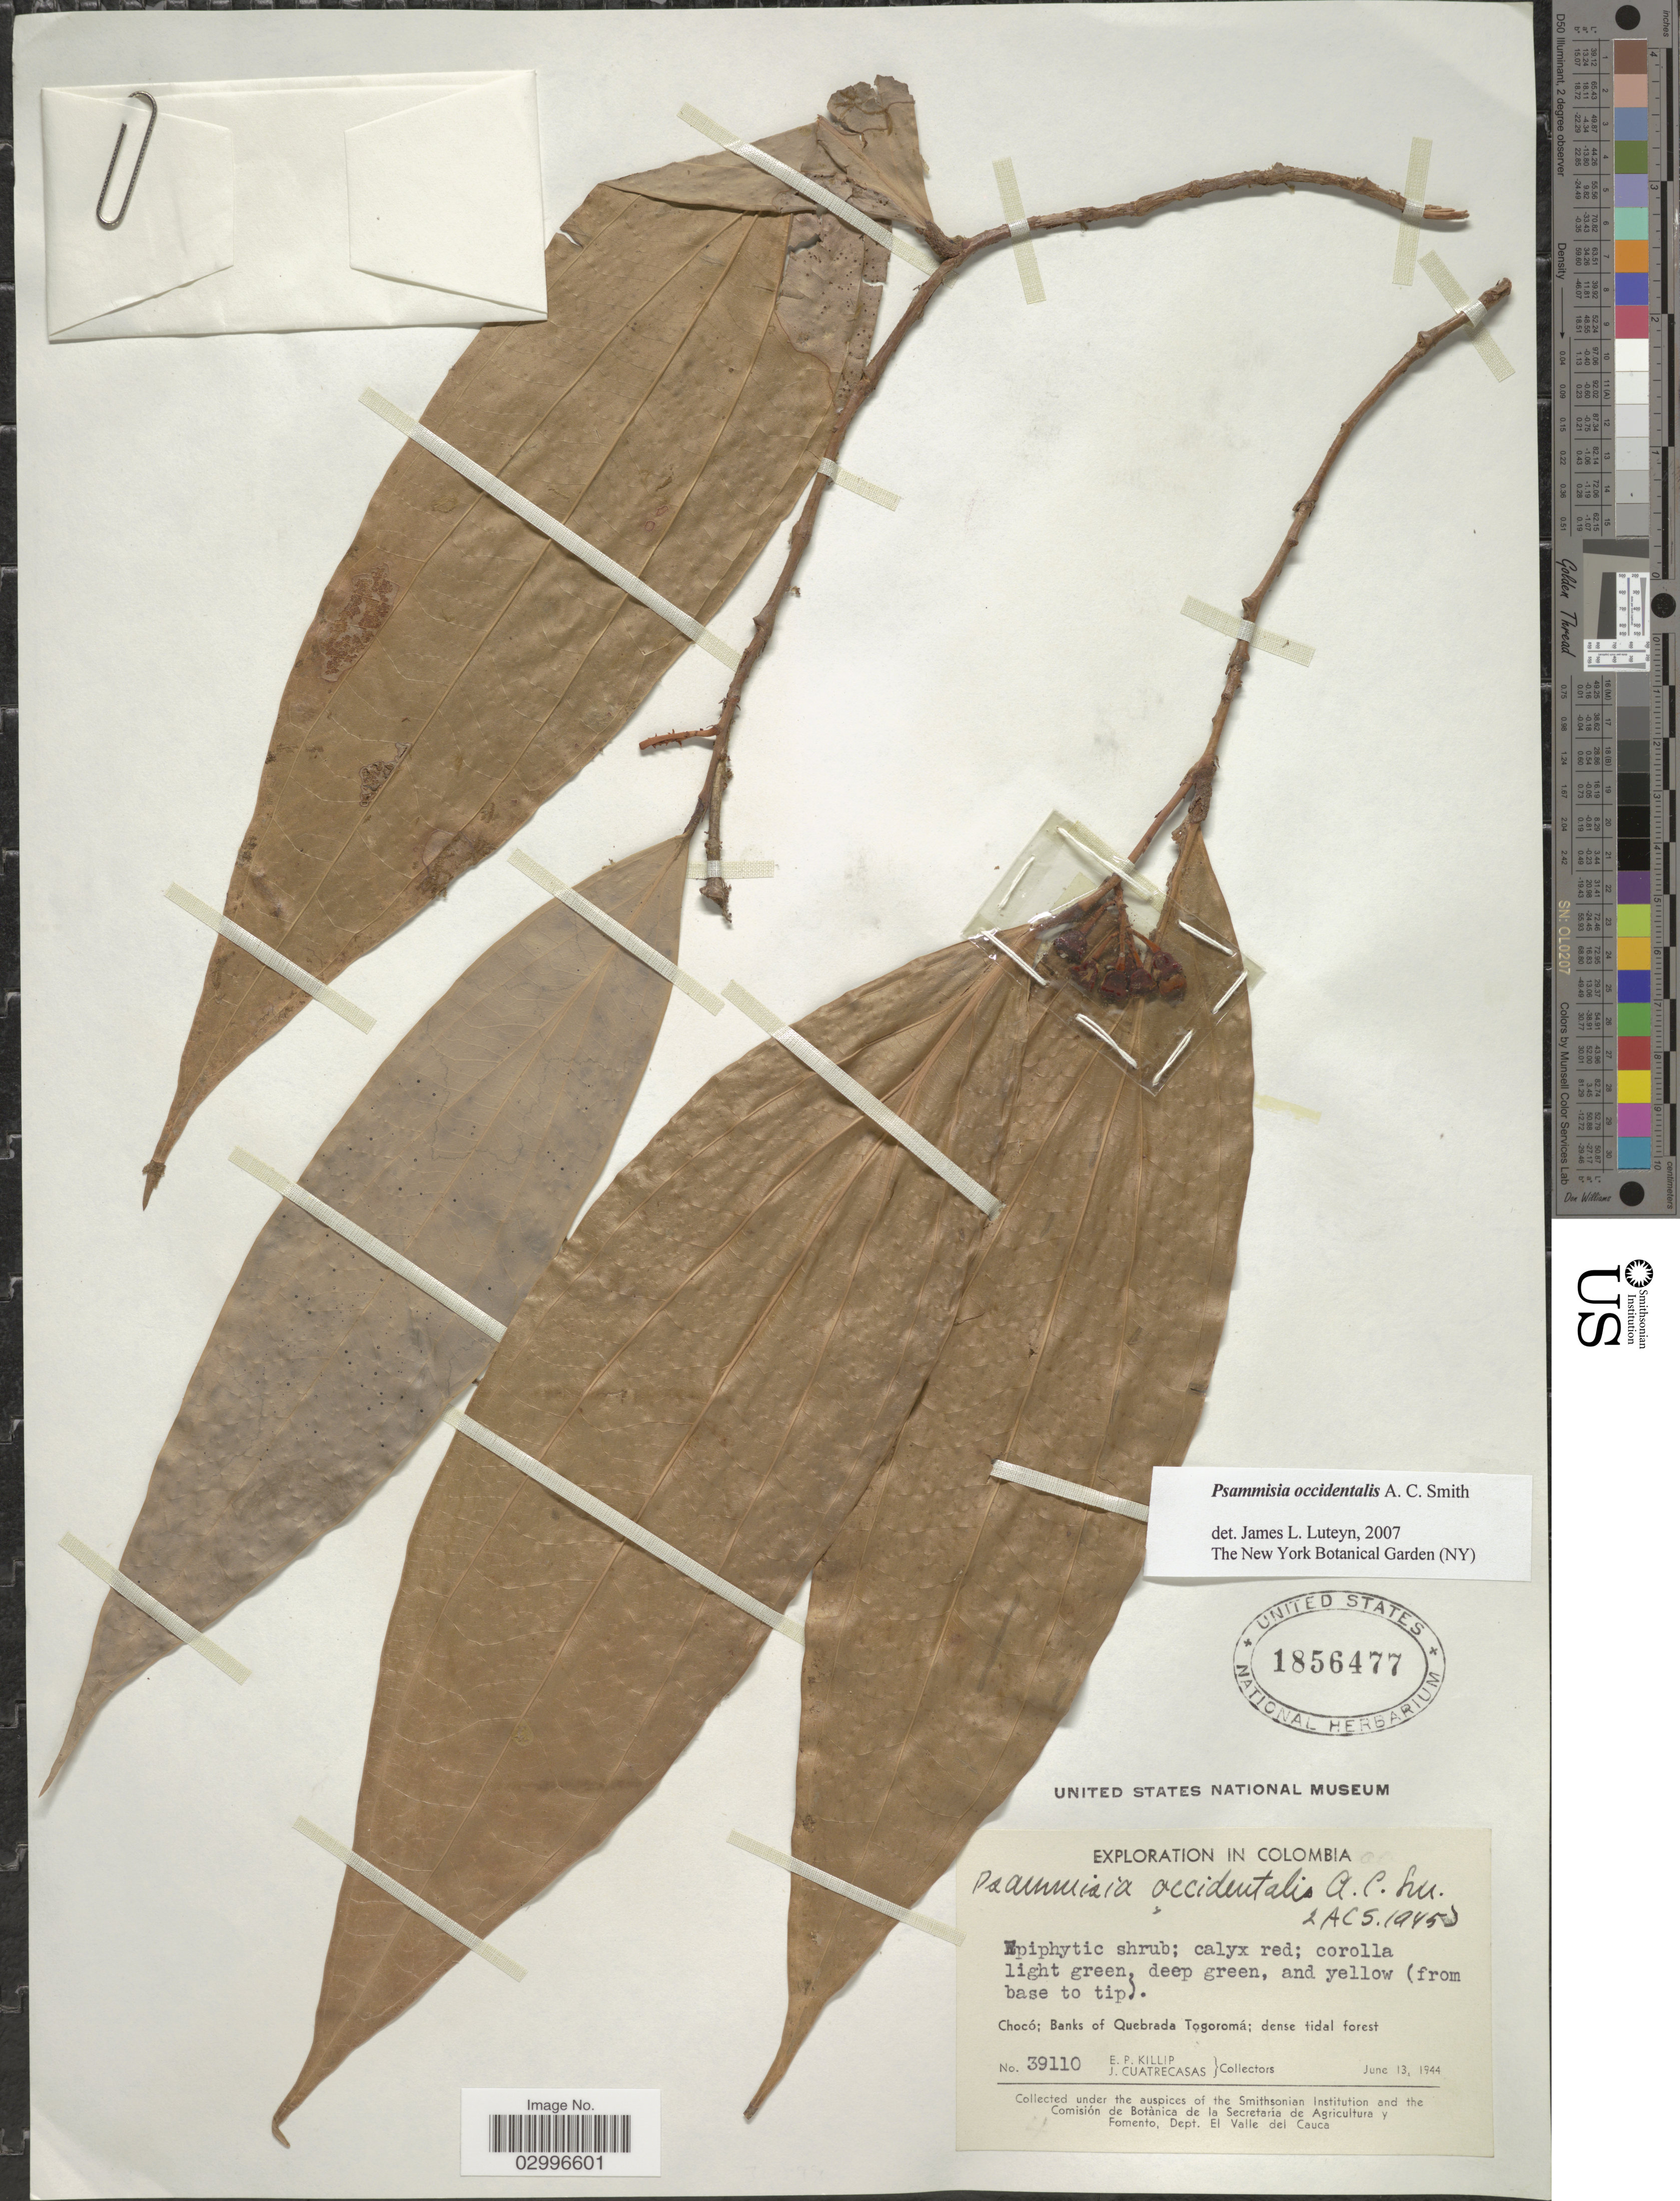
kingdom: Plantae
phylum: Tracheophyta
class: Magnoliopsida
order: Ericales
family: Ericaceae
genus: Psammisia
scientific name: Psammisia occidentalis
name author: A.C. Sm.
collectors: E. P. Killip & J. Cuatrecasas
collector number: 39110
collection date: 1944-06-13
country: Colombia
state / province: Chocó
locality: Banks of Quebrada Togoromá.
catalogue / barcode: US 1856477